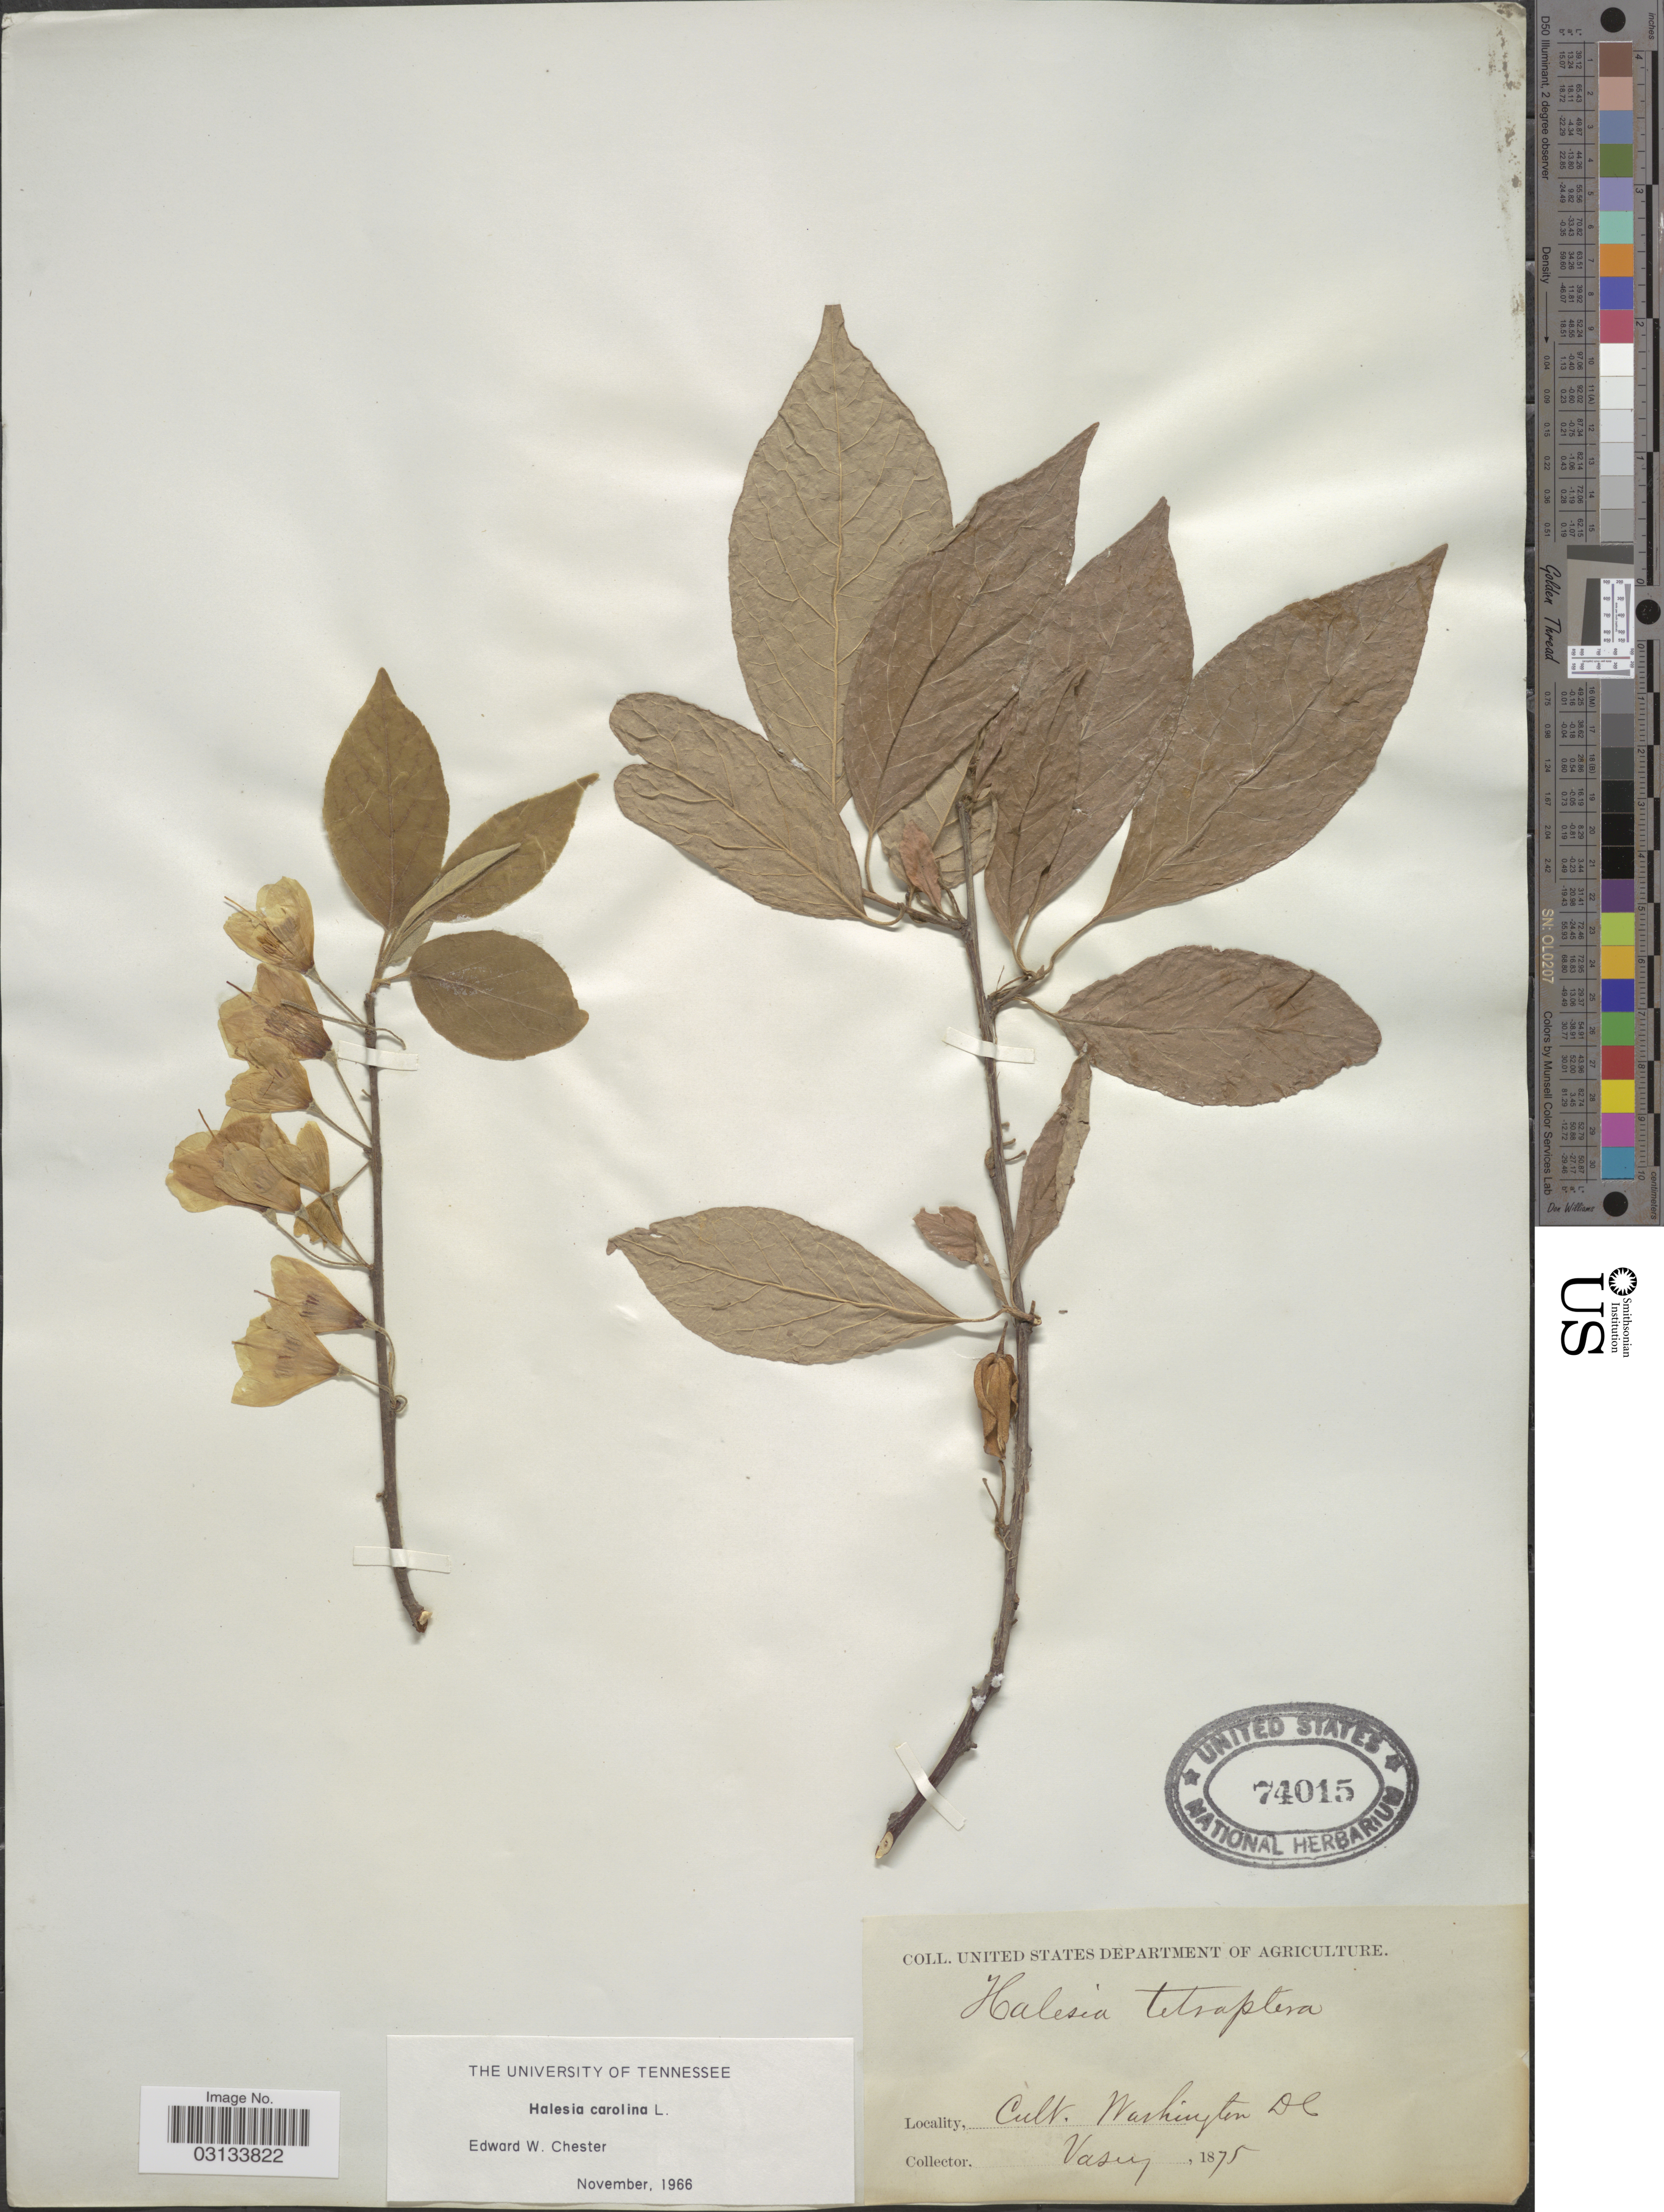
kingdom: Plantae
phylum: Tracheophyta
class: Magnoliopsida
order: Ericales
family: Styracaceae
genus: Halesia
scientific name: Halesia carolina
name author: L.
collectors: Vasey, --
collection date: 1875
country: United States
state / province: District of Columbia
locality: Washington DC.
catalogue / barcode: US 74015